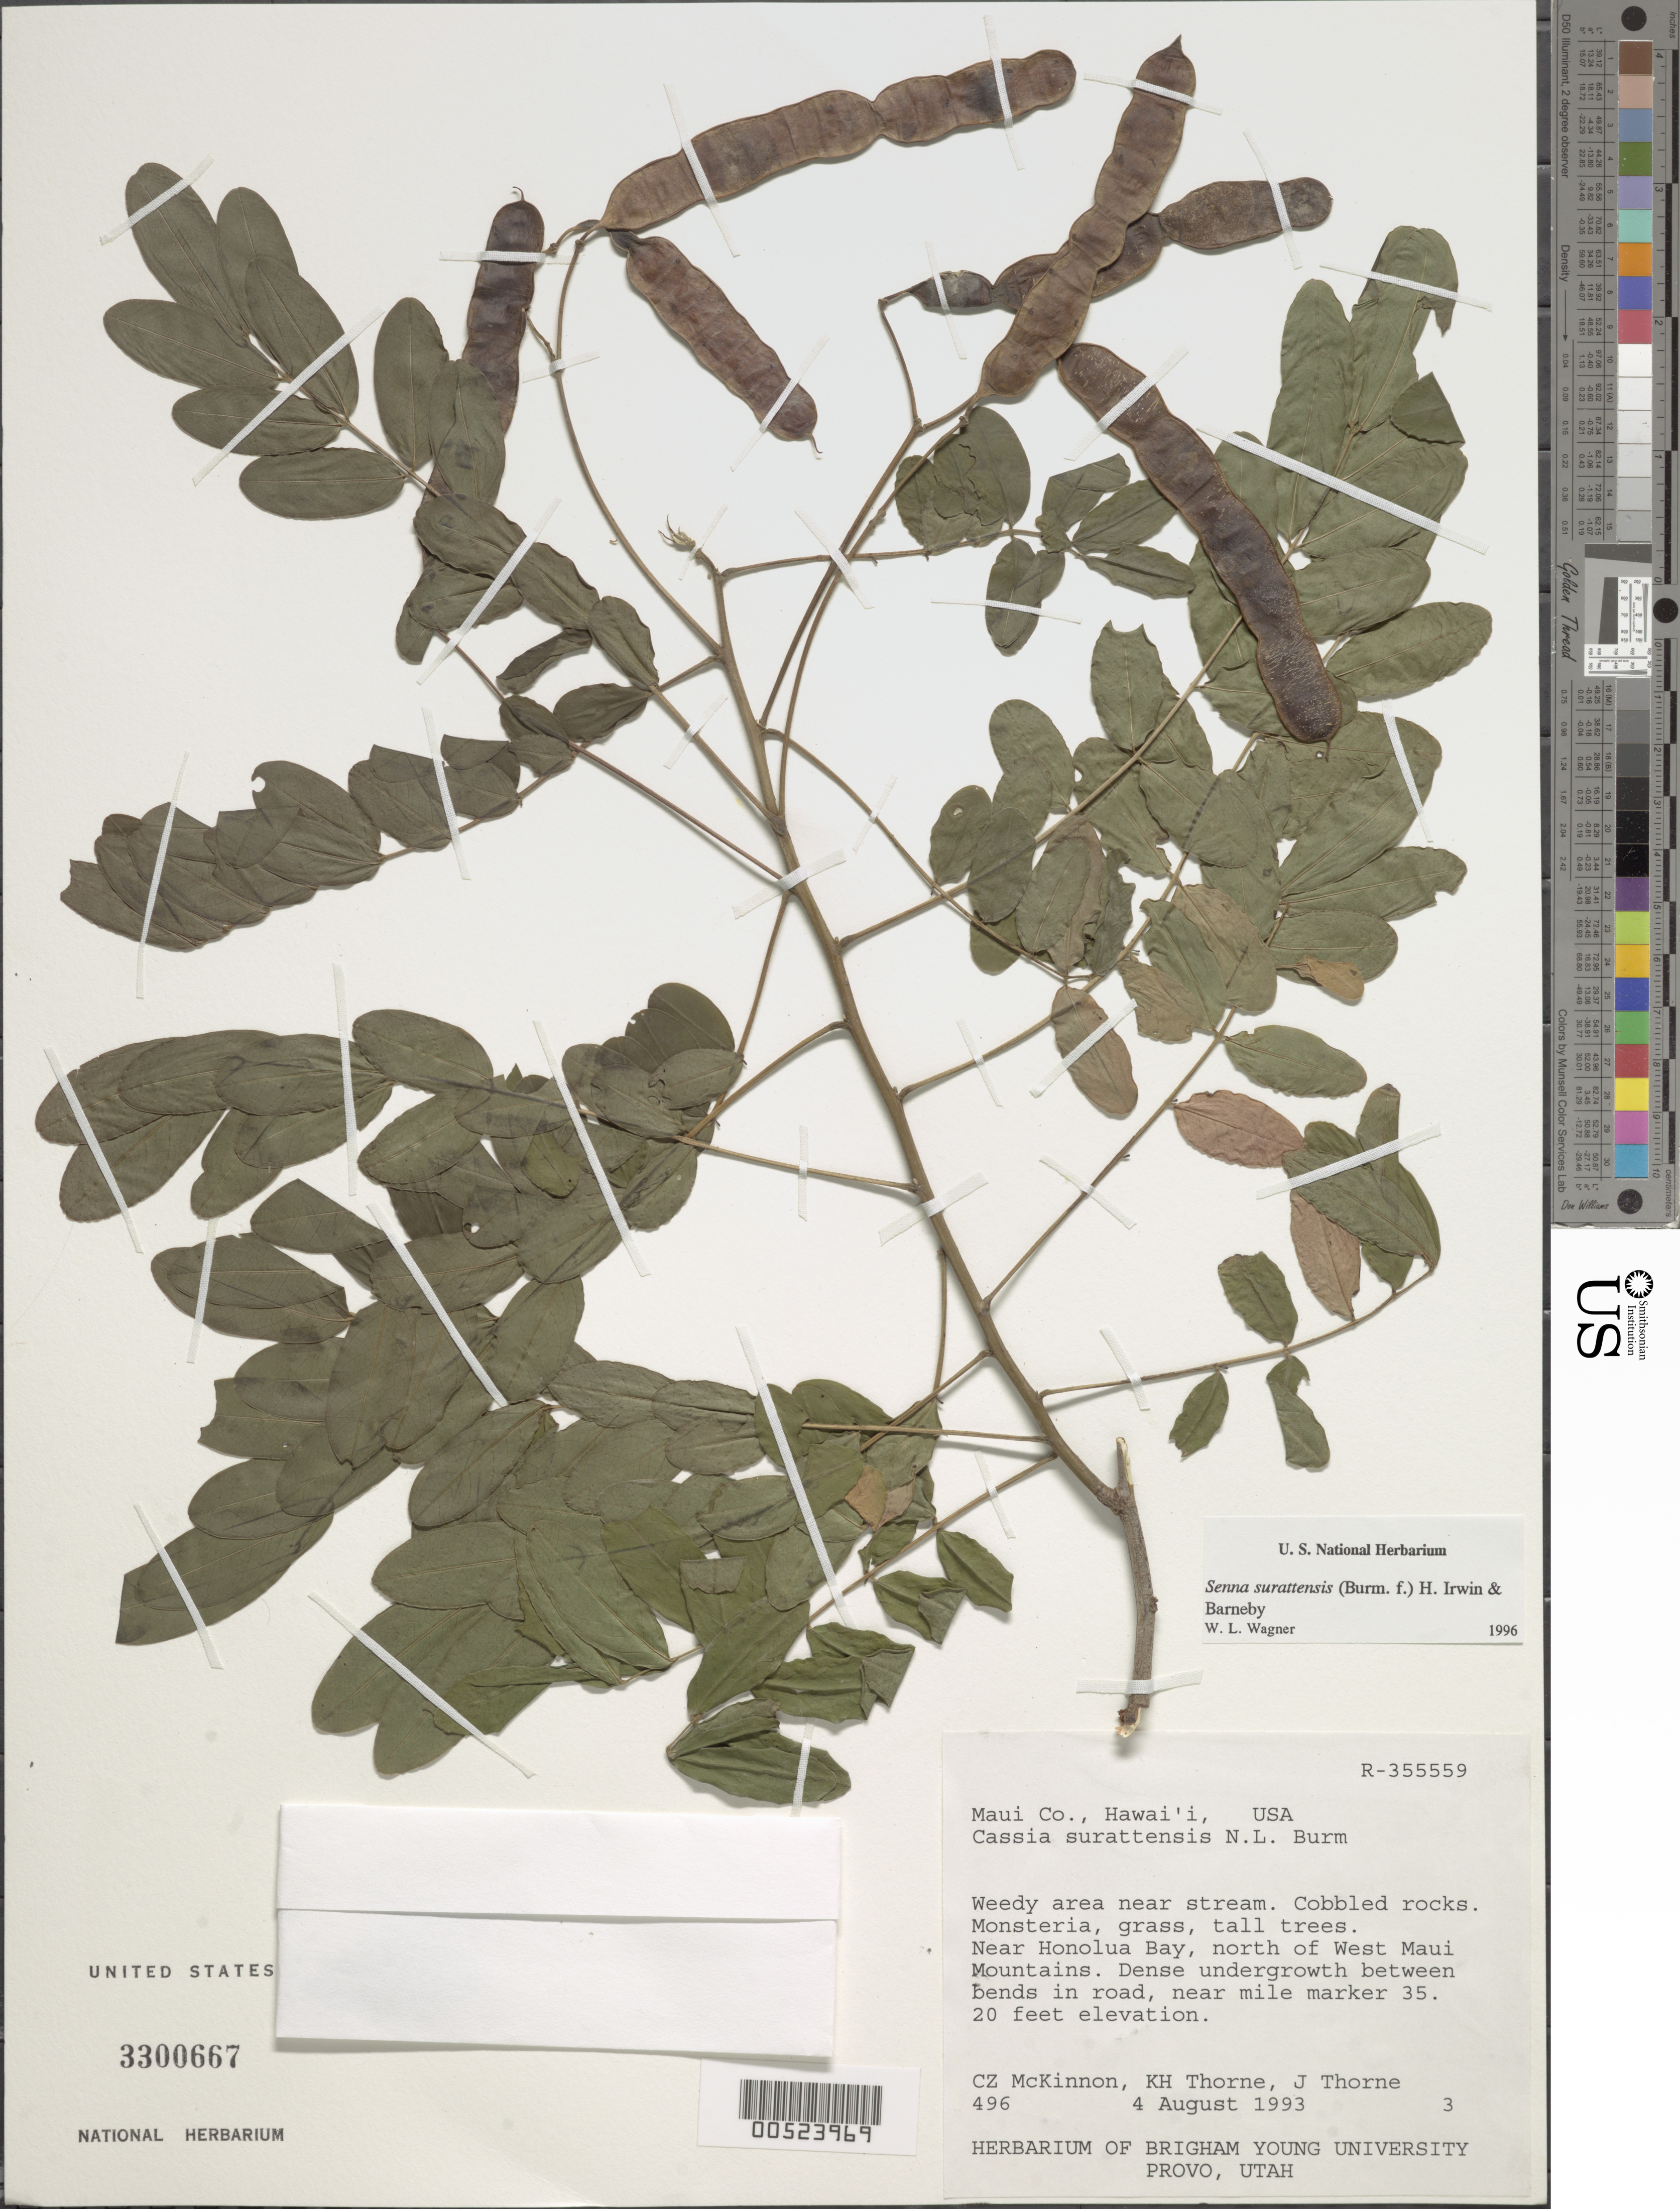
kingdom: Plantae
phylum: Tracheophyta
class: Magnoliopsida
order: Fabales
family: Fabaceae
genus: Senna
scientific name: Senna surattensis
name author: (Burm. f.) H.S. Irwin & Barneby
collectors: C. McKinnon, K. Thorne & J. Thorne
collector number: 496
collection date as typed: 4 Aug 1993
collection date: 1993-08-04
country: United States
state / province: Hawaii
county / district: Maui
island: Maui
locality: Maui County, near Honolua Bay, N of W Maui Mts, in rd near mi marker 35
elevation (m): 6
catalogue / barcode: US 3300667